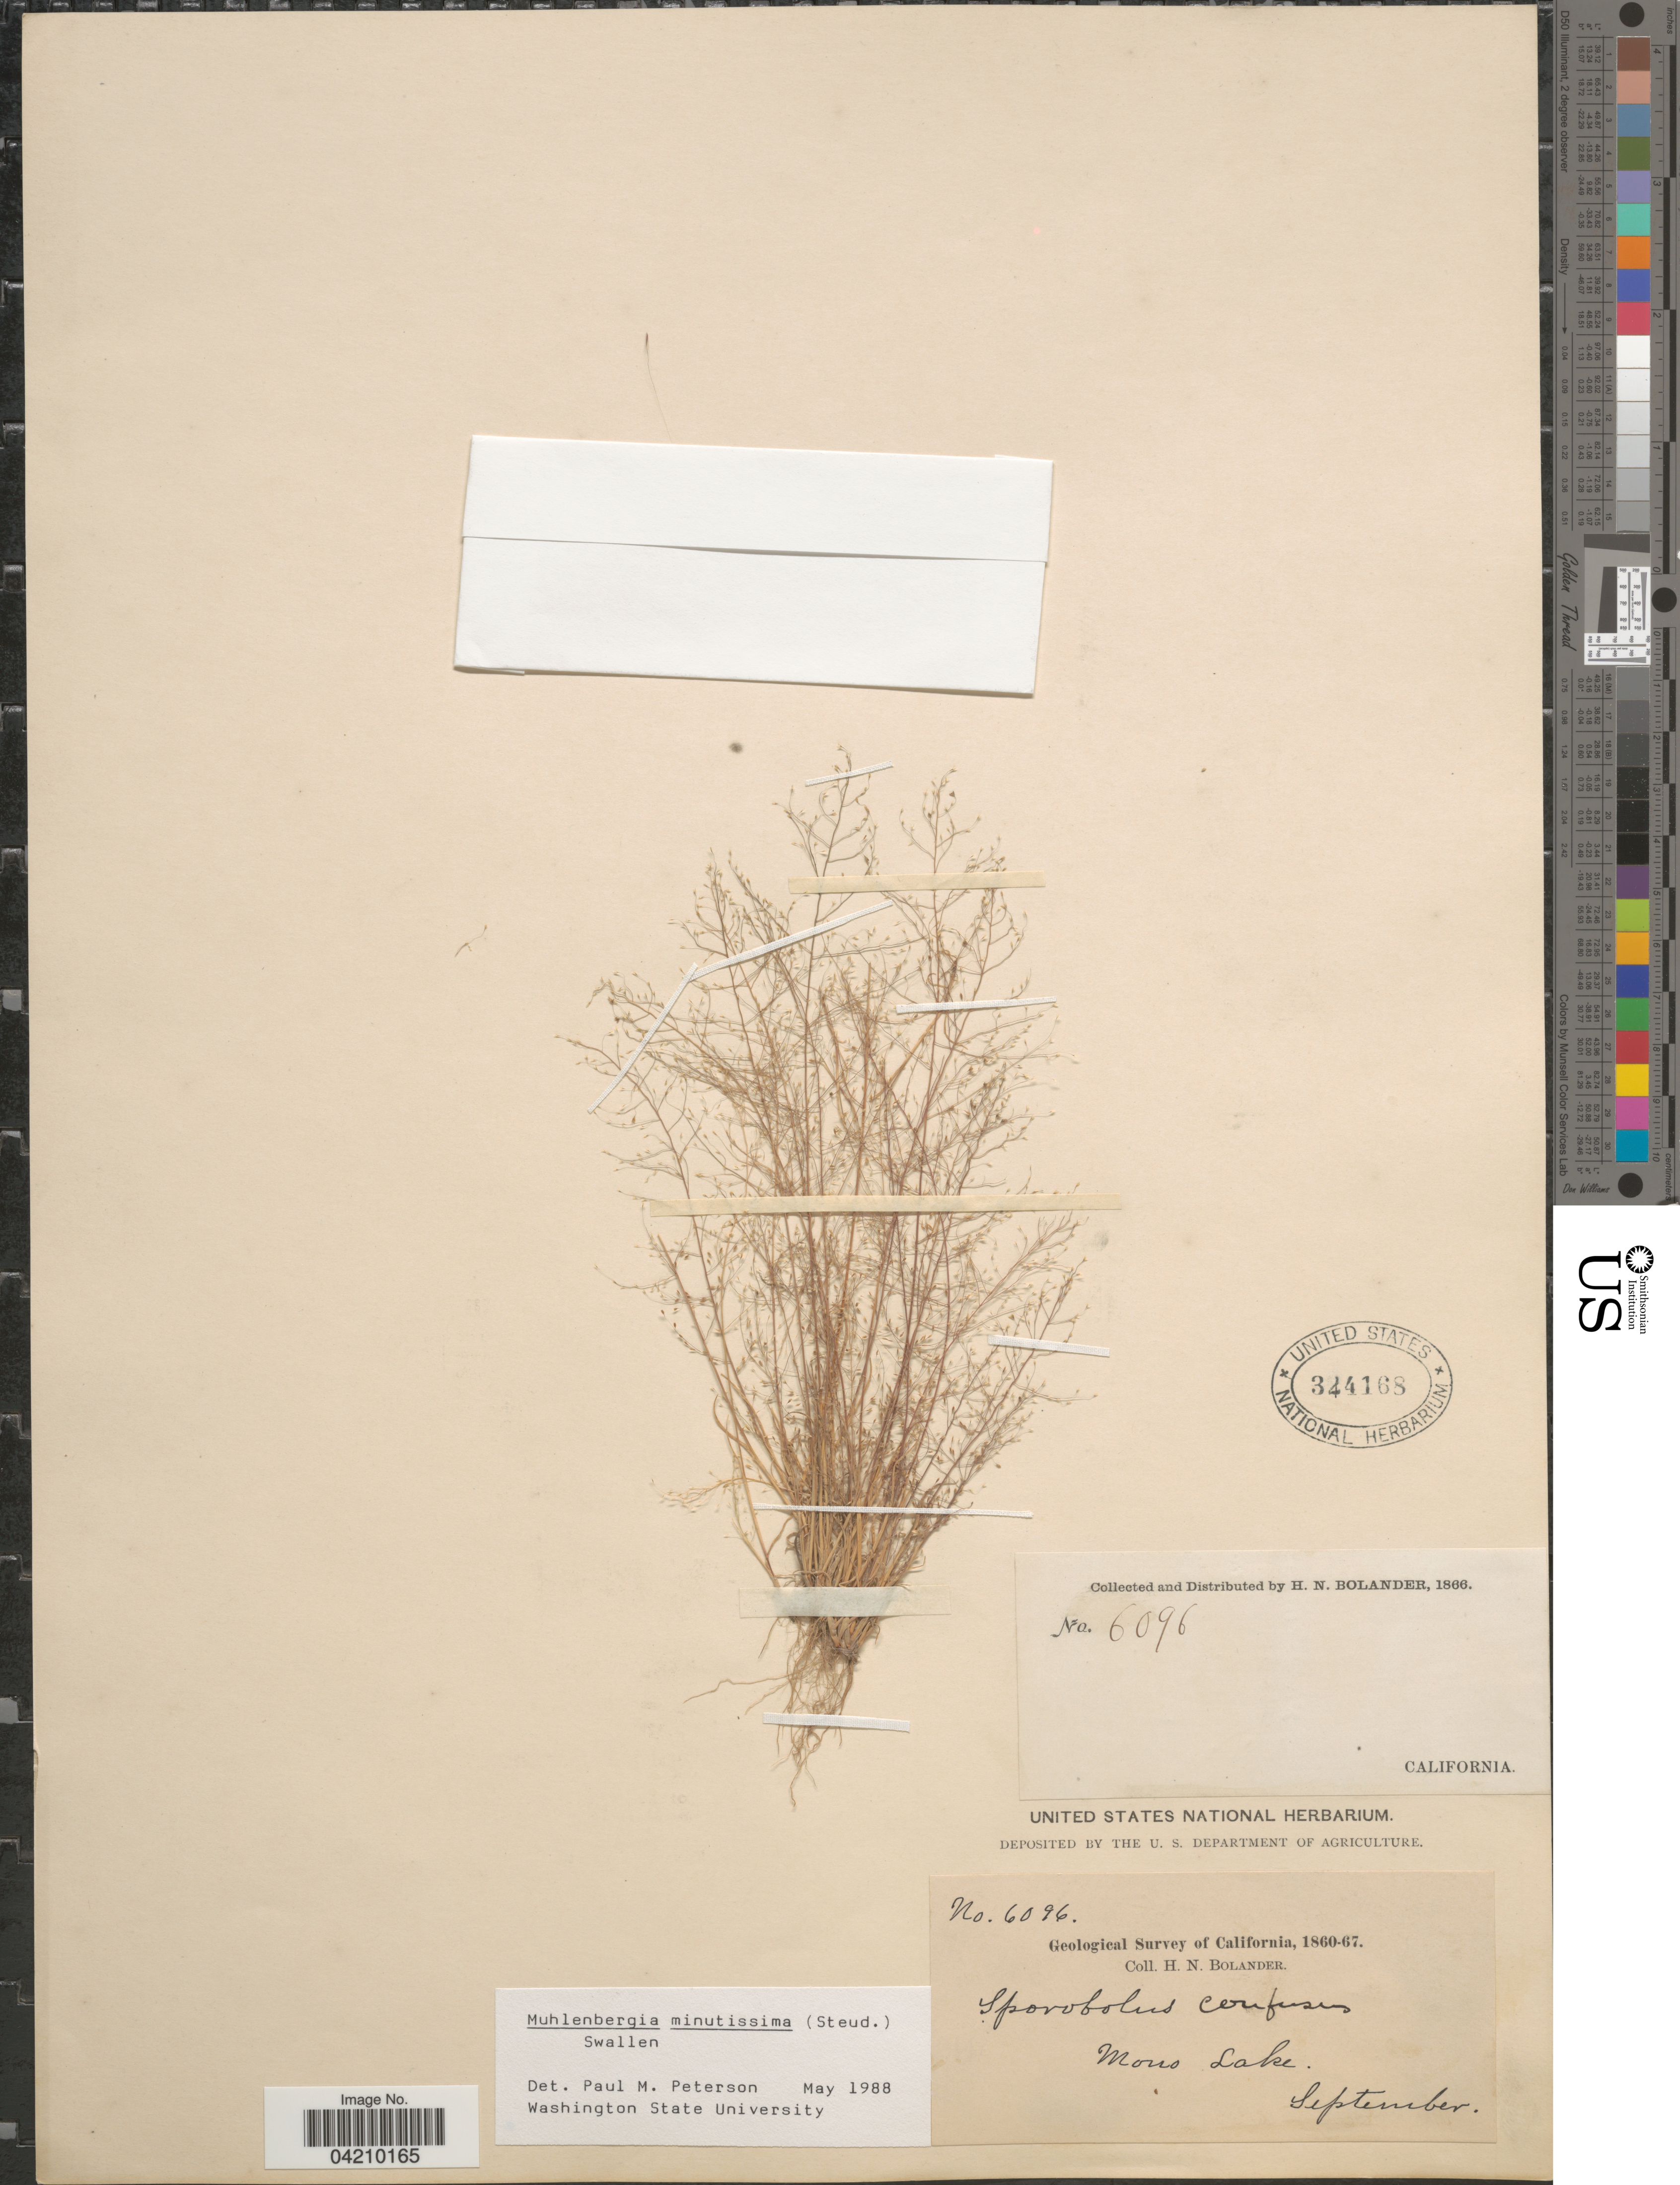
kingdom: Plantae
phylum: Tracheophyta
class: Liliopsida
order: Poales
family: Poaceae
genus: Muhlenbergia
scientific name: Muhlenbergia minutissima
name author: (Steud.) Swallen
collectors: H. Bolander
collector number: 6096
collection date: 1860-09/1867-09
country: United States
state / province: California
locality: Geological Survey of California, 1860-67. Mono Lake.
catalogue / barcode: US 344168